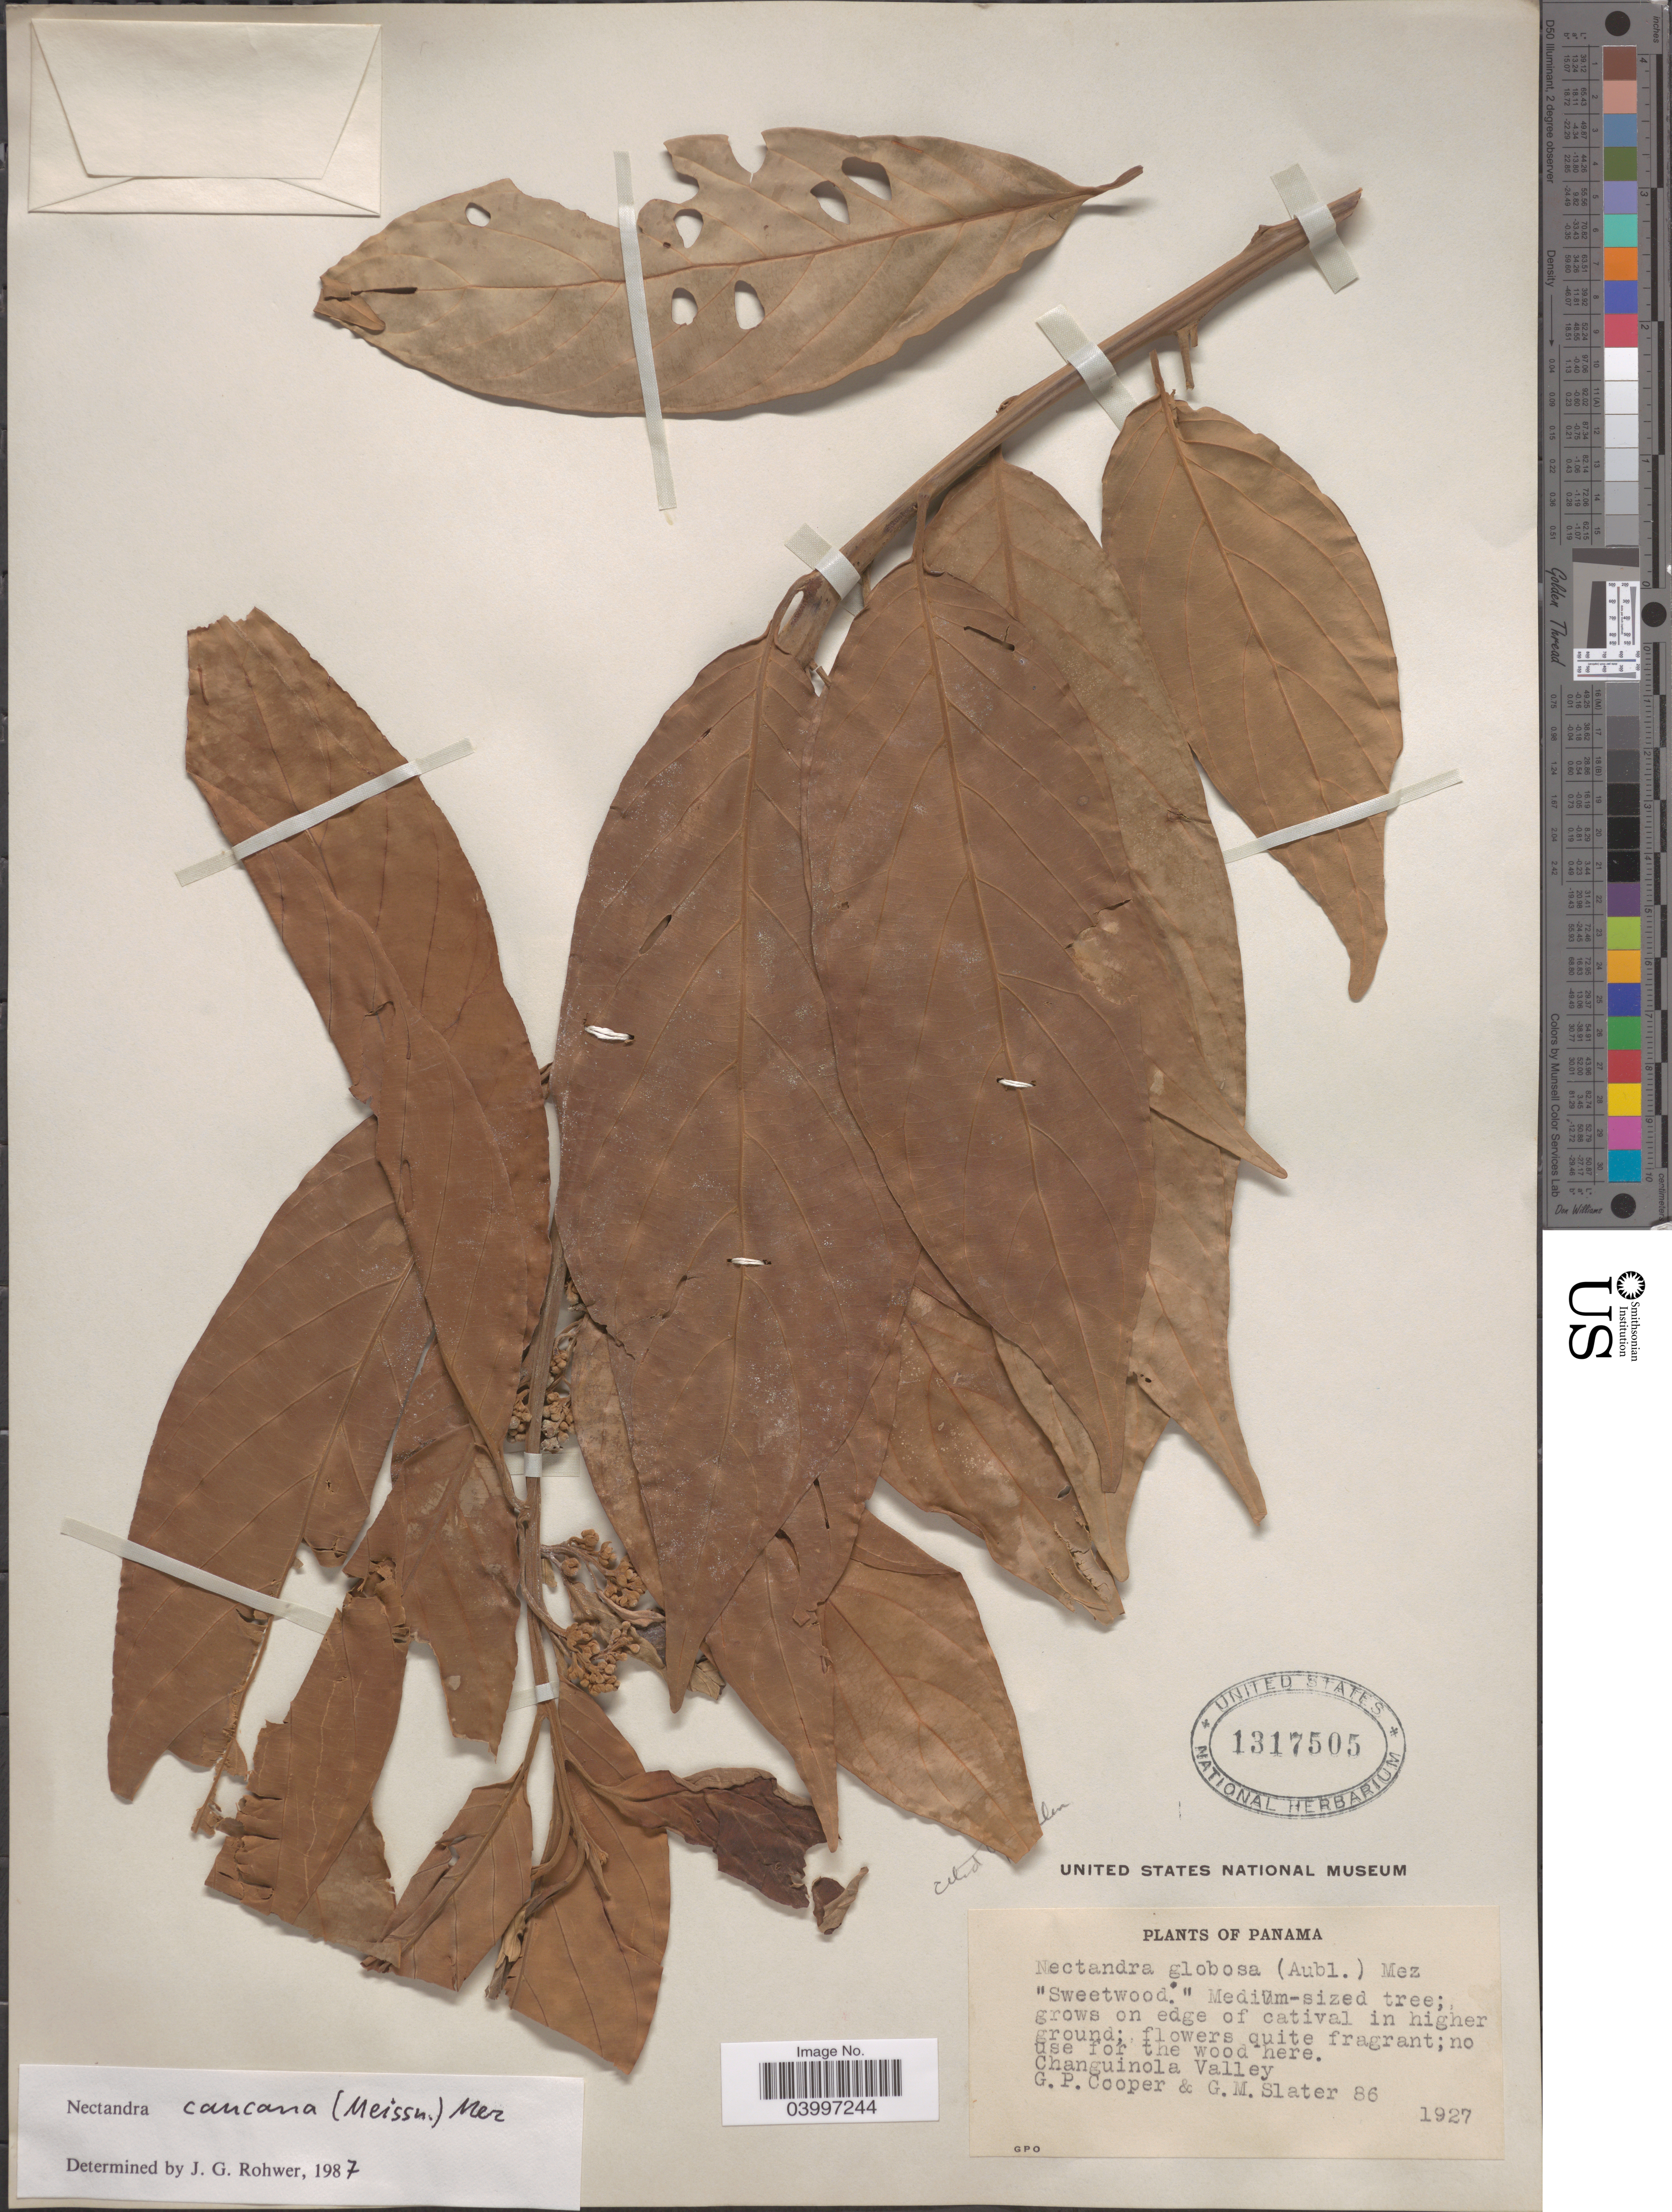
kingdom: Plantae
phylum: Tracheophyta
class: Magnoliopsida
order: Laurales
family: Lauraceae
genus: Nectandra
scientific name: Nectandra caucana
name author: (Meisn.) Mez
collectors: G. Cooper & G. Slater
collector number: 86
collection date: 1927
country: Panama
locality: Changuinola Valley.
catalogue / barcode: US 1317505